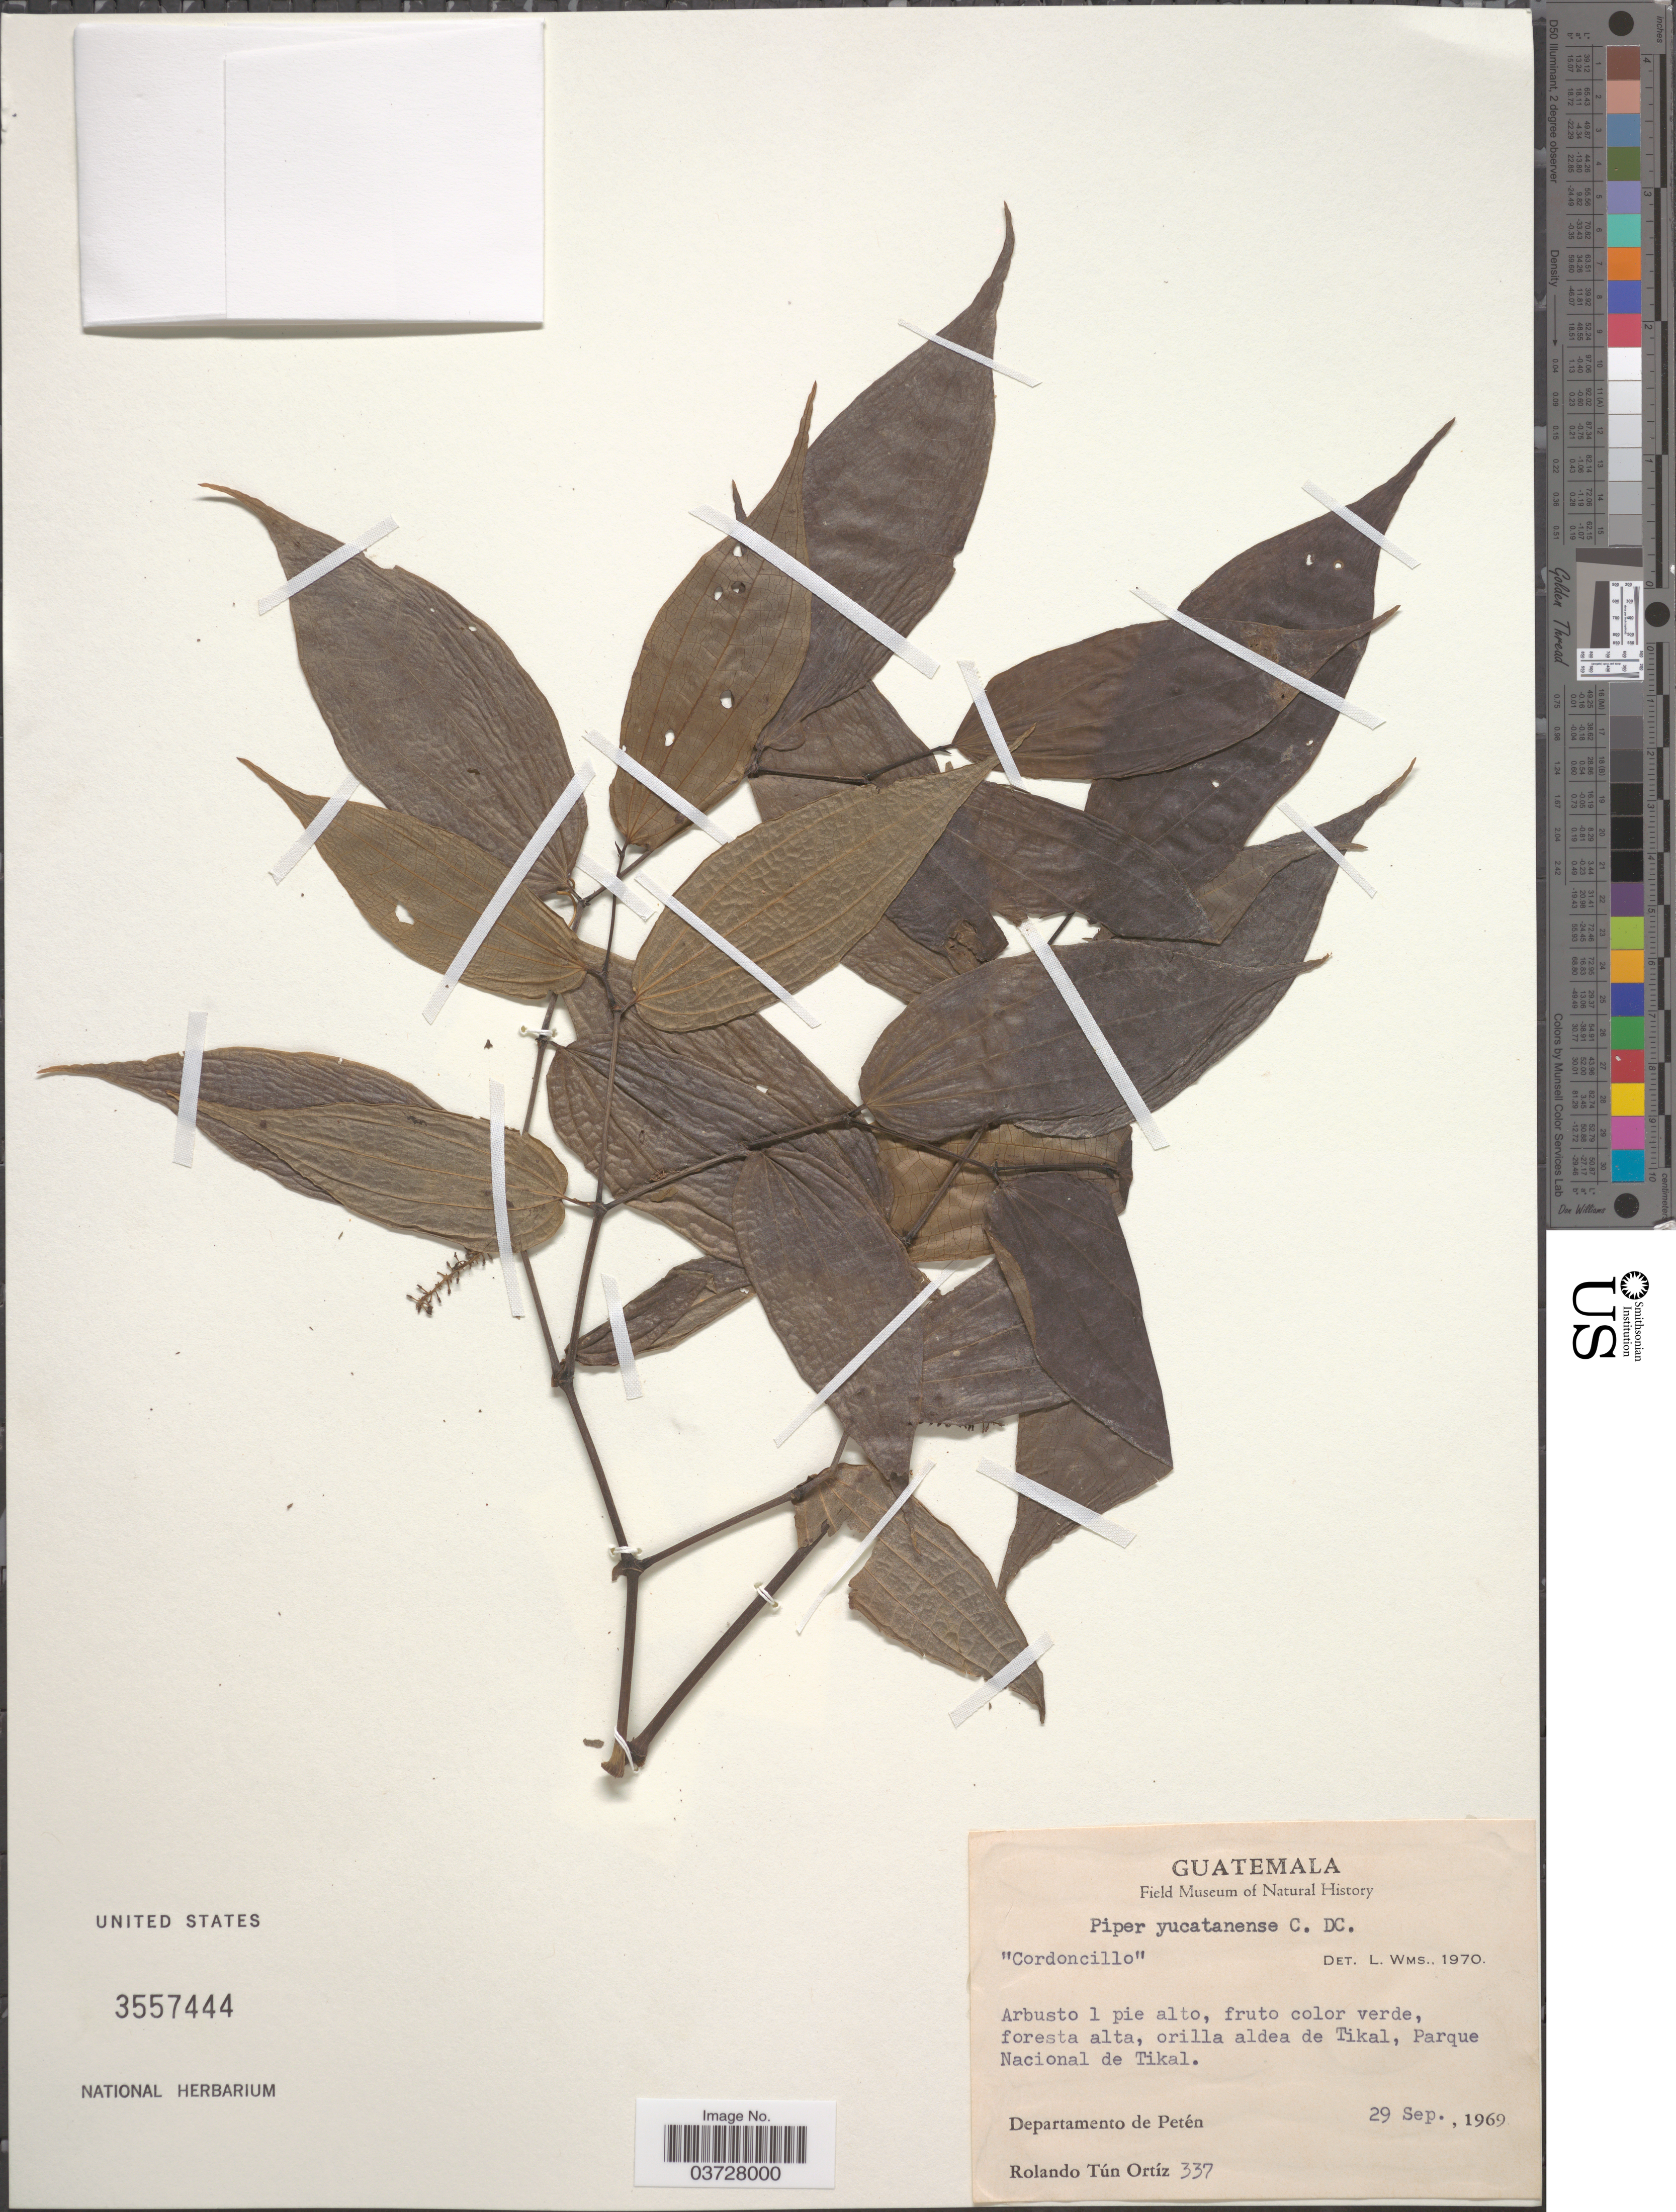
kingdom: Plantae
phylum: Tracheophyta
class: Magnoliopsida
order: Piperales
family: Piperaceae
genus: Piper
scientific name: Piper yucatanense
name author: DC.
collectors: R. T. Ortíz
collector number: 337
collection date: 1969-09-29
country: Guatemala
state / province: El Peten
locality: Orilla aldea de Tikal, Parque Nacional de Tikal. Departamento de Petén.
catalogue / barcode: US 3557444